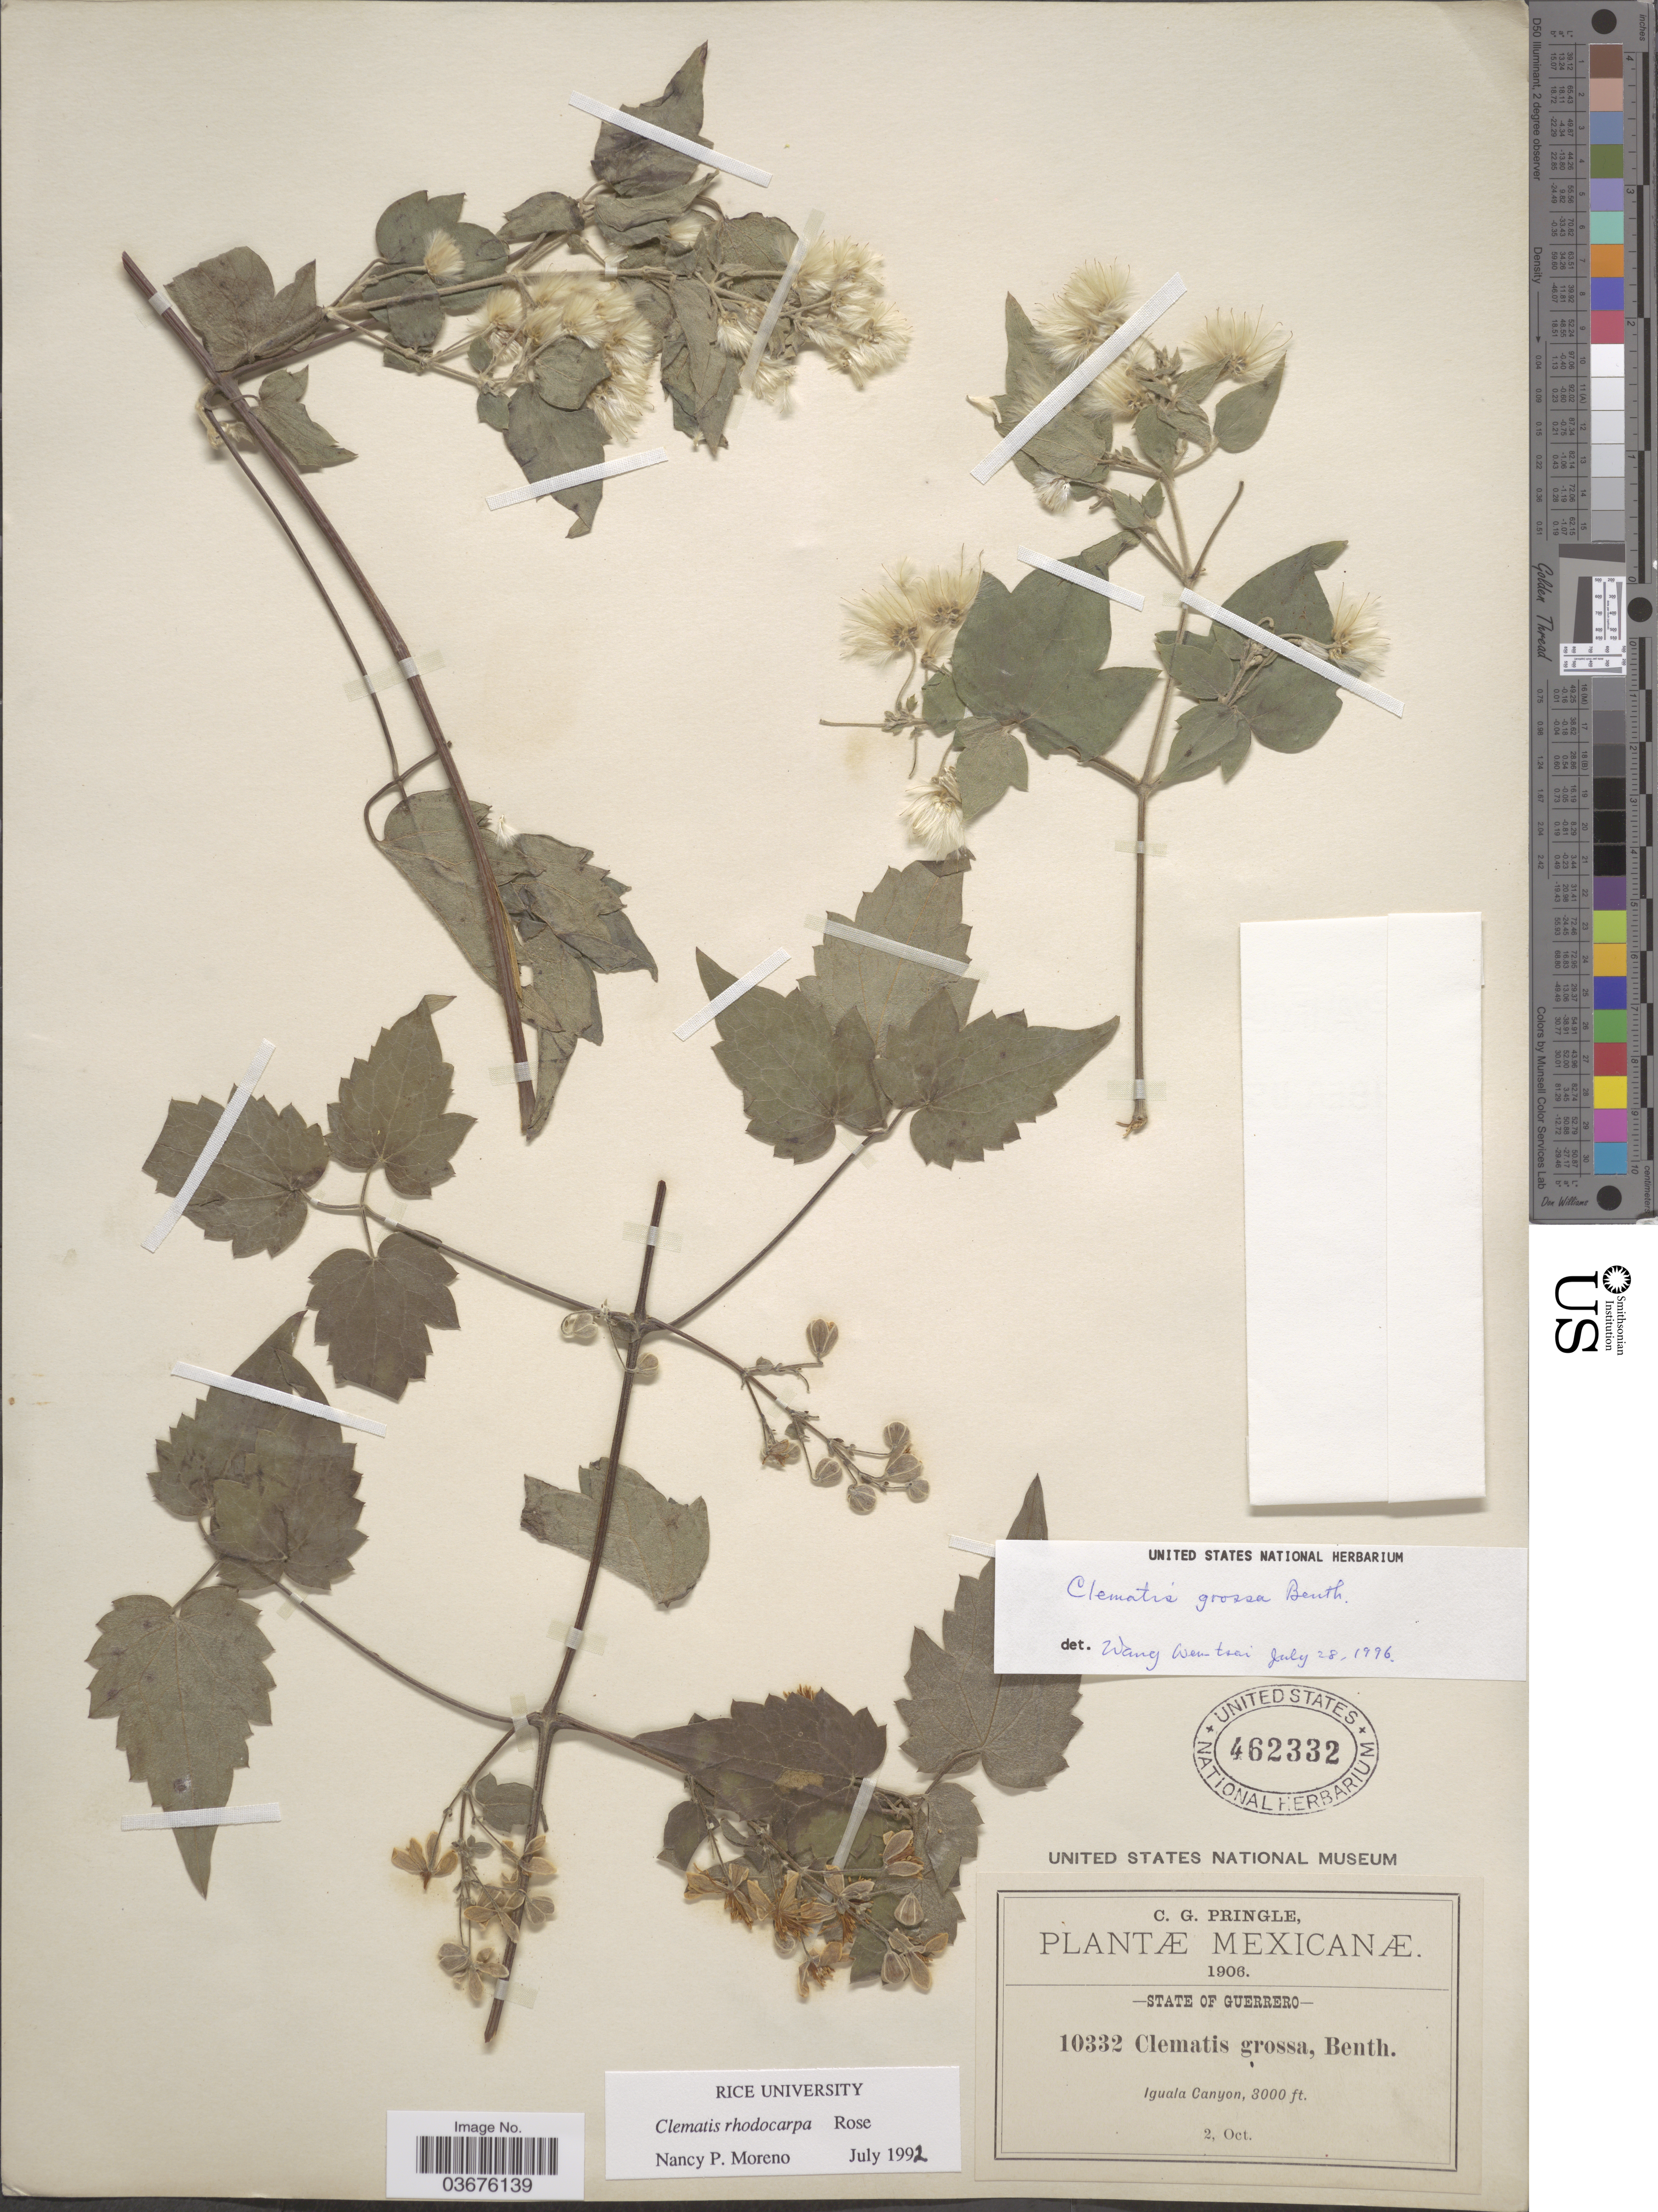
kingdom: Plantae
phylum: Tracheophyta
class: Magnoliopsida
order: Ranunculales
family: Ranunculaceae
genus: Clematis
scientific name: Clematis rhodocarpa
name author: Rose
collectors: C. G. Pringle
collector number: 10332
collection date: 1906-10-02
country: Mexico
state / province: Guerrero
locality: Iguala Canyon.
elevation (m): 914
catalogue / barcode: US 462332